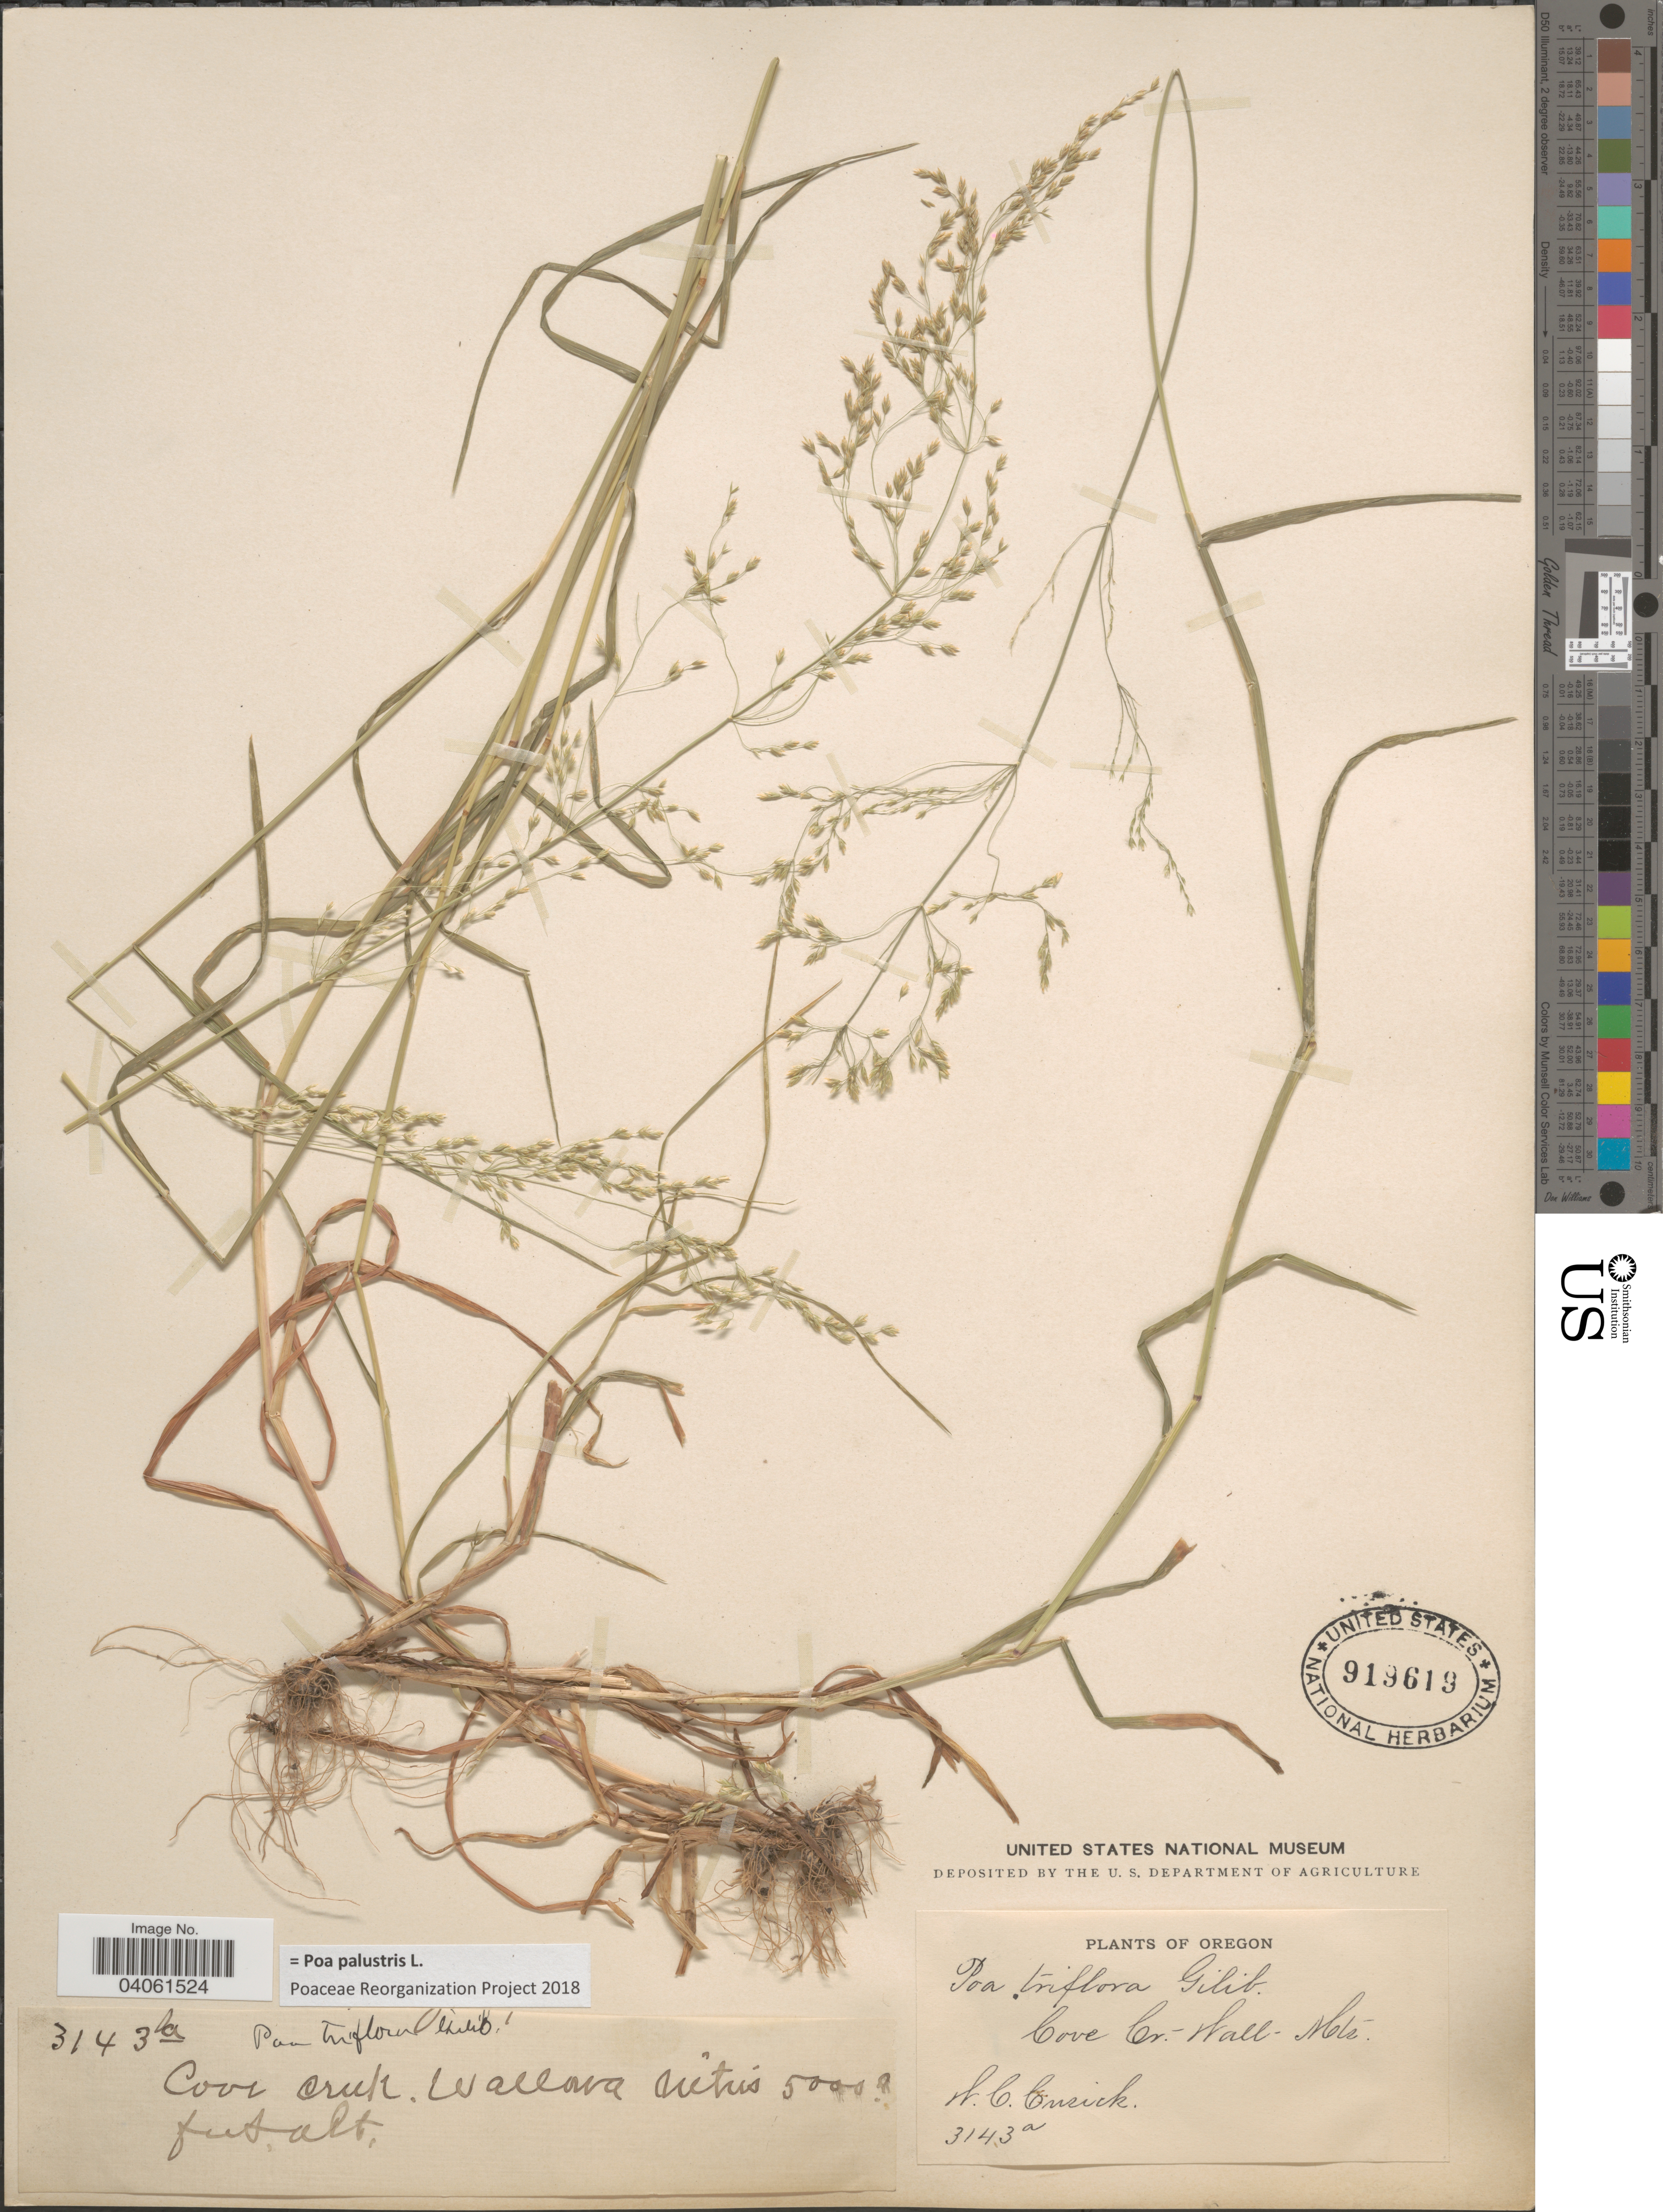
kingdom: Plantae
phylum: Tracheophyta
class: Liliopsida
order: Poales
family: Poaceae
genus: Poa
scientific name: Poa palustris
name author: L.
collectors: W. C. Cusick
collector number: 3143a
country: United States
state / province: Oregon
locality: Cove Creek, Wallowa Mts.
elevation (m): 1524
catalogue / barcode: US 919619